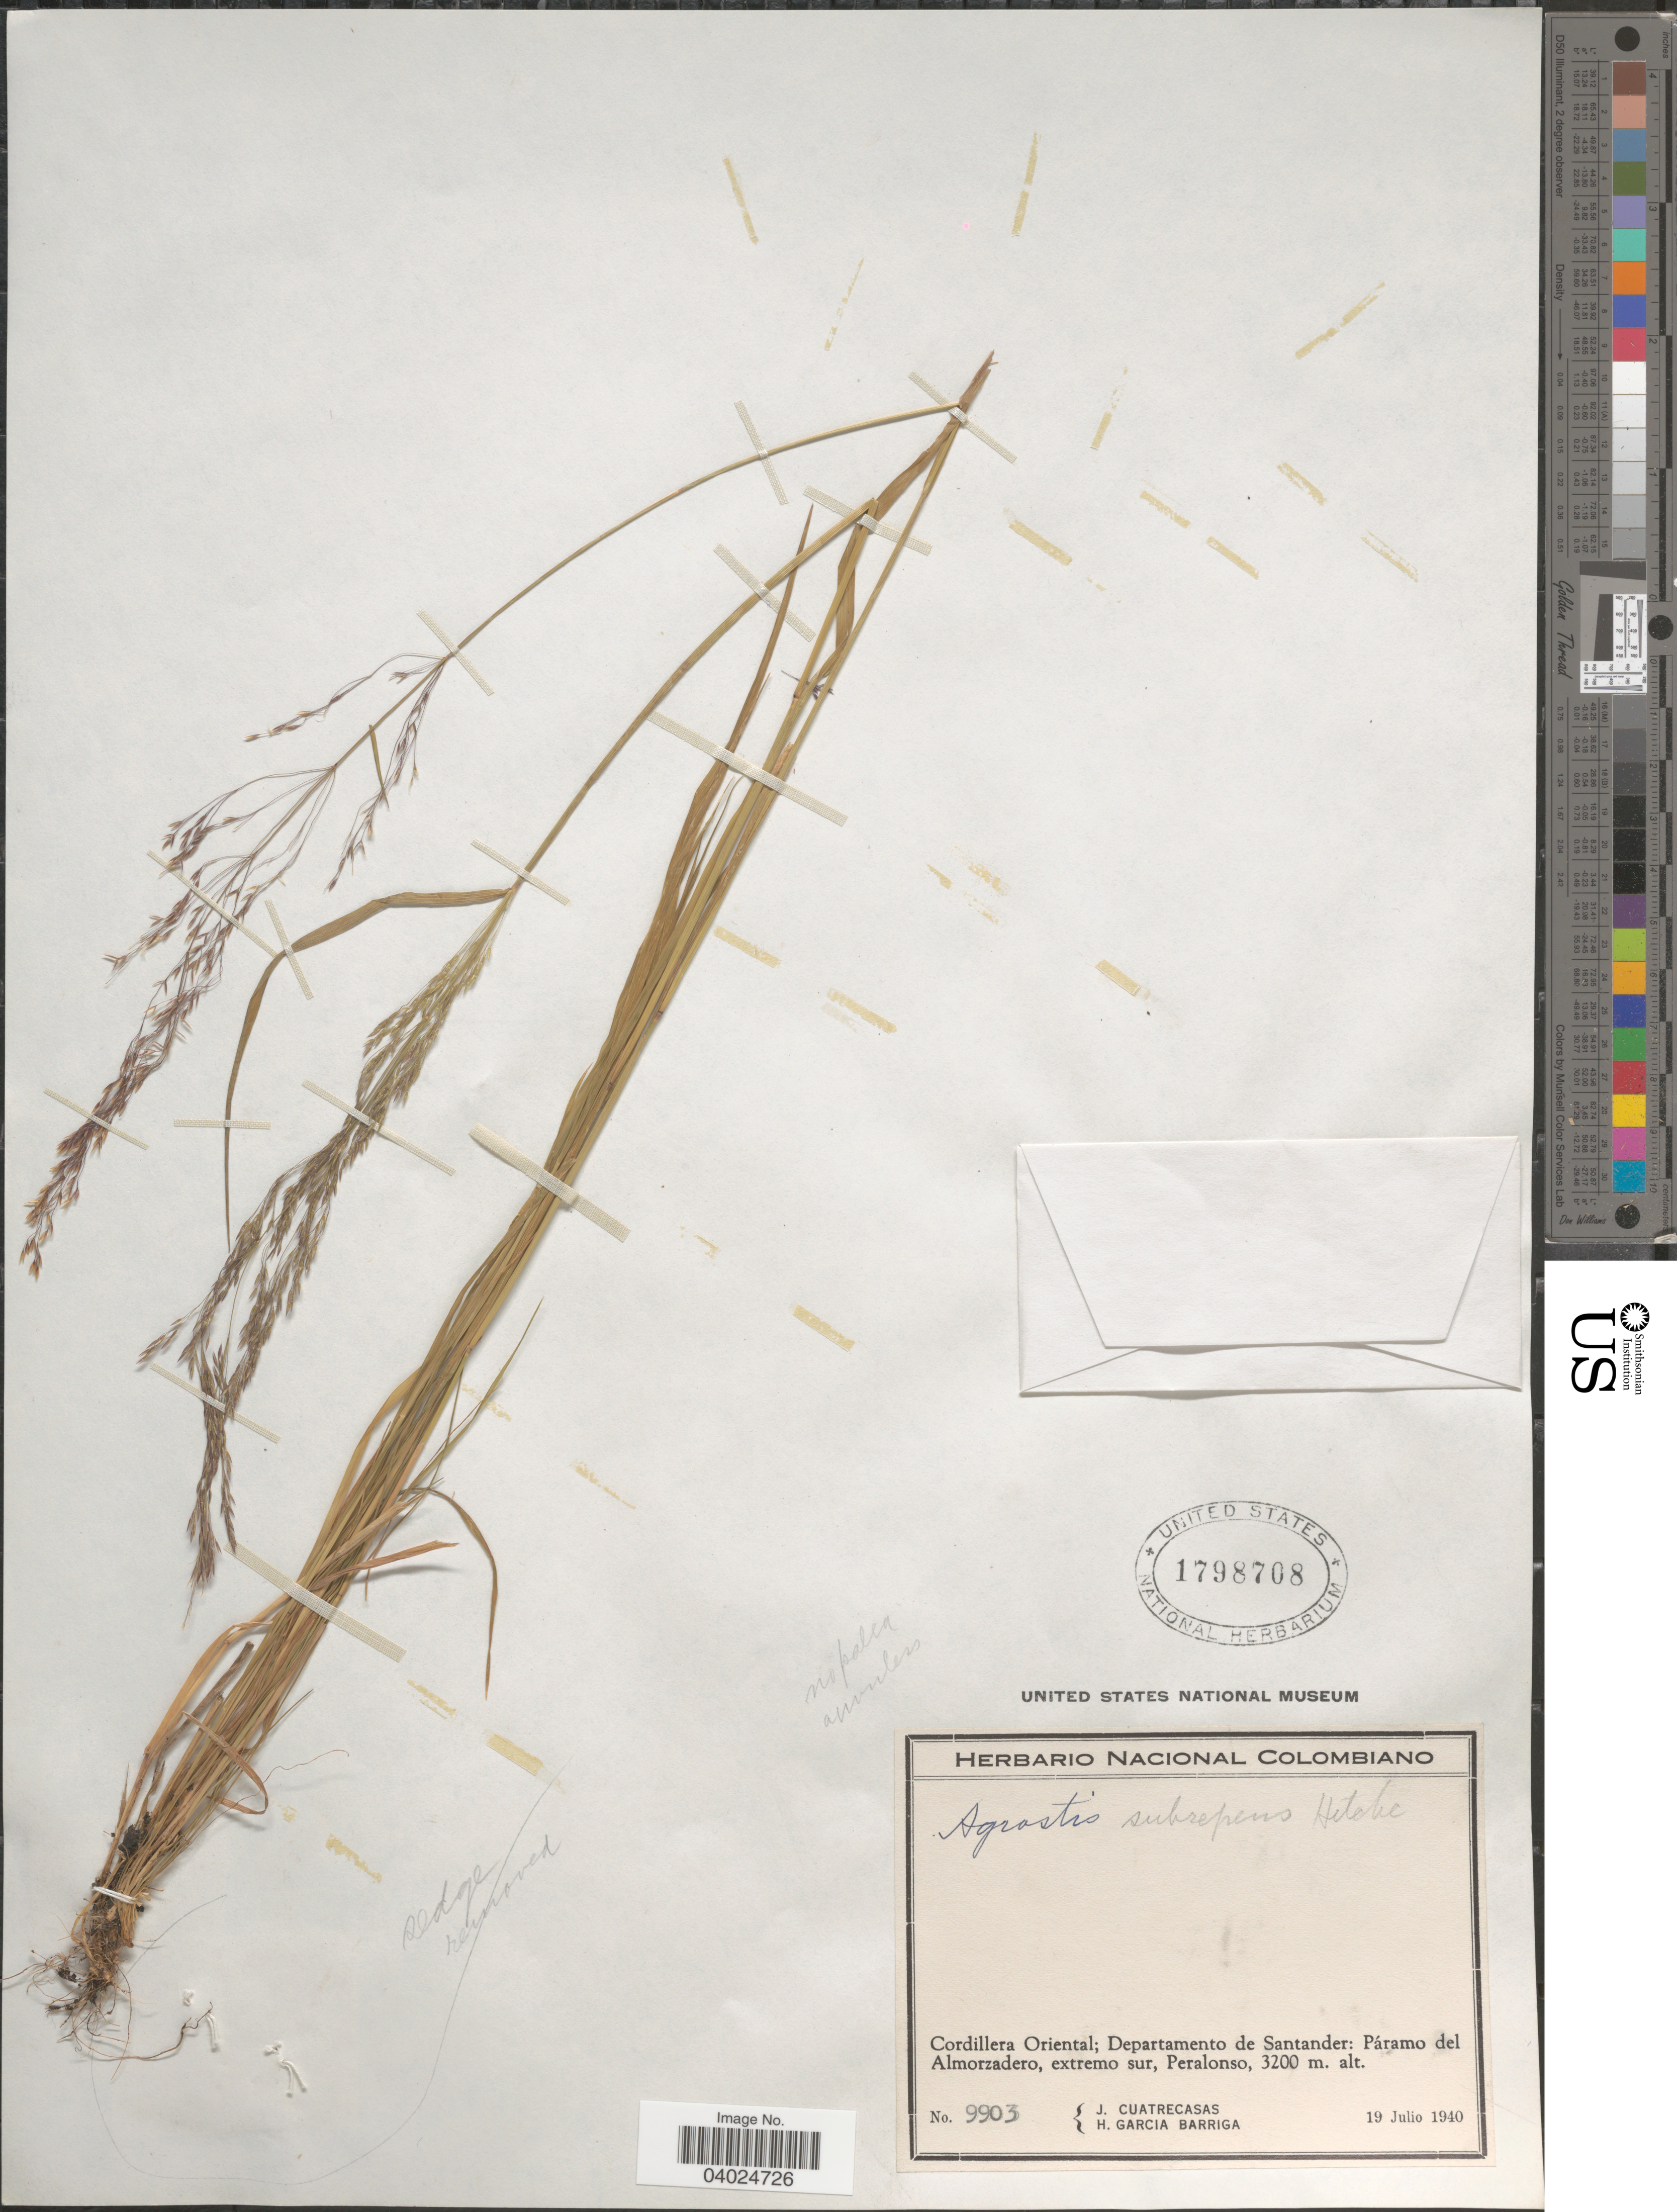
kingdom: Plantae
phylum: Tracheophyta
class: Liliopsida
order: Poales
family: Poaceae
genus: Agrostis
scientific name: Agrostis stolonifera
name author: L.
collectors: J. Cuatrecasas & H. García Barriga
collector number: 9903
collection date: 1940-07-19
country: Colombia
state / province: Santander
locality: Cordillera Oriental; Departamento de Santander: Páramo del Almorzadero, extremo sur, Peralonso.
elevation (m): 3200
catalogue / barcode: US 1798708